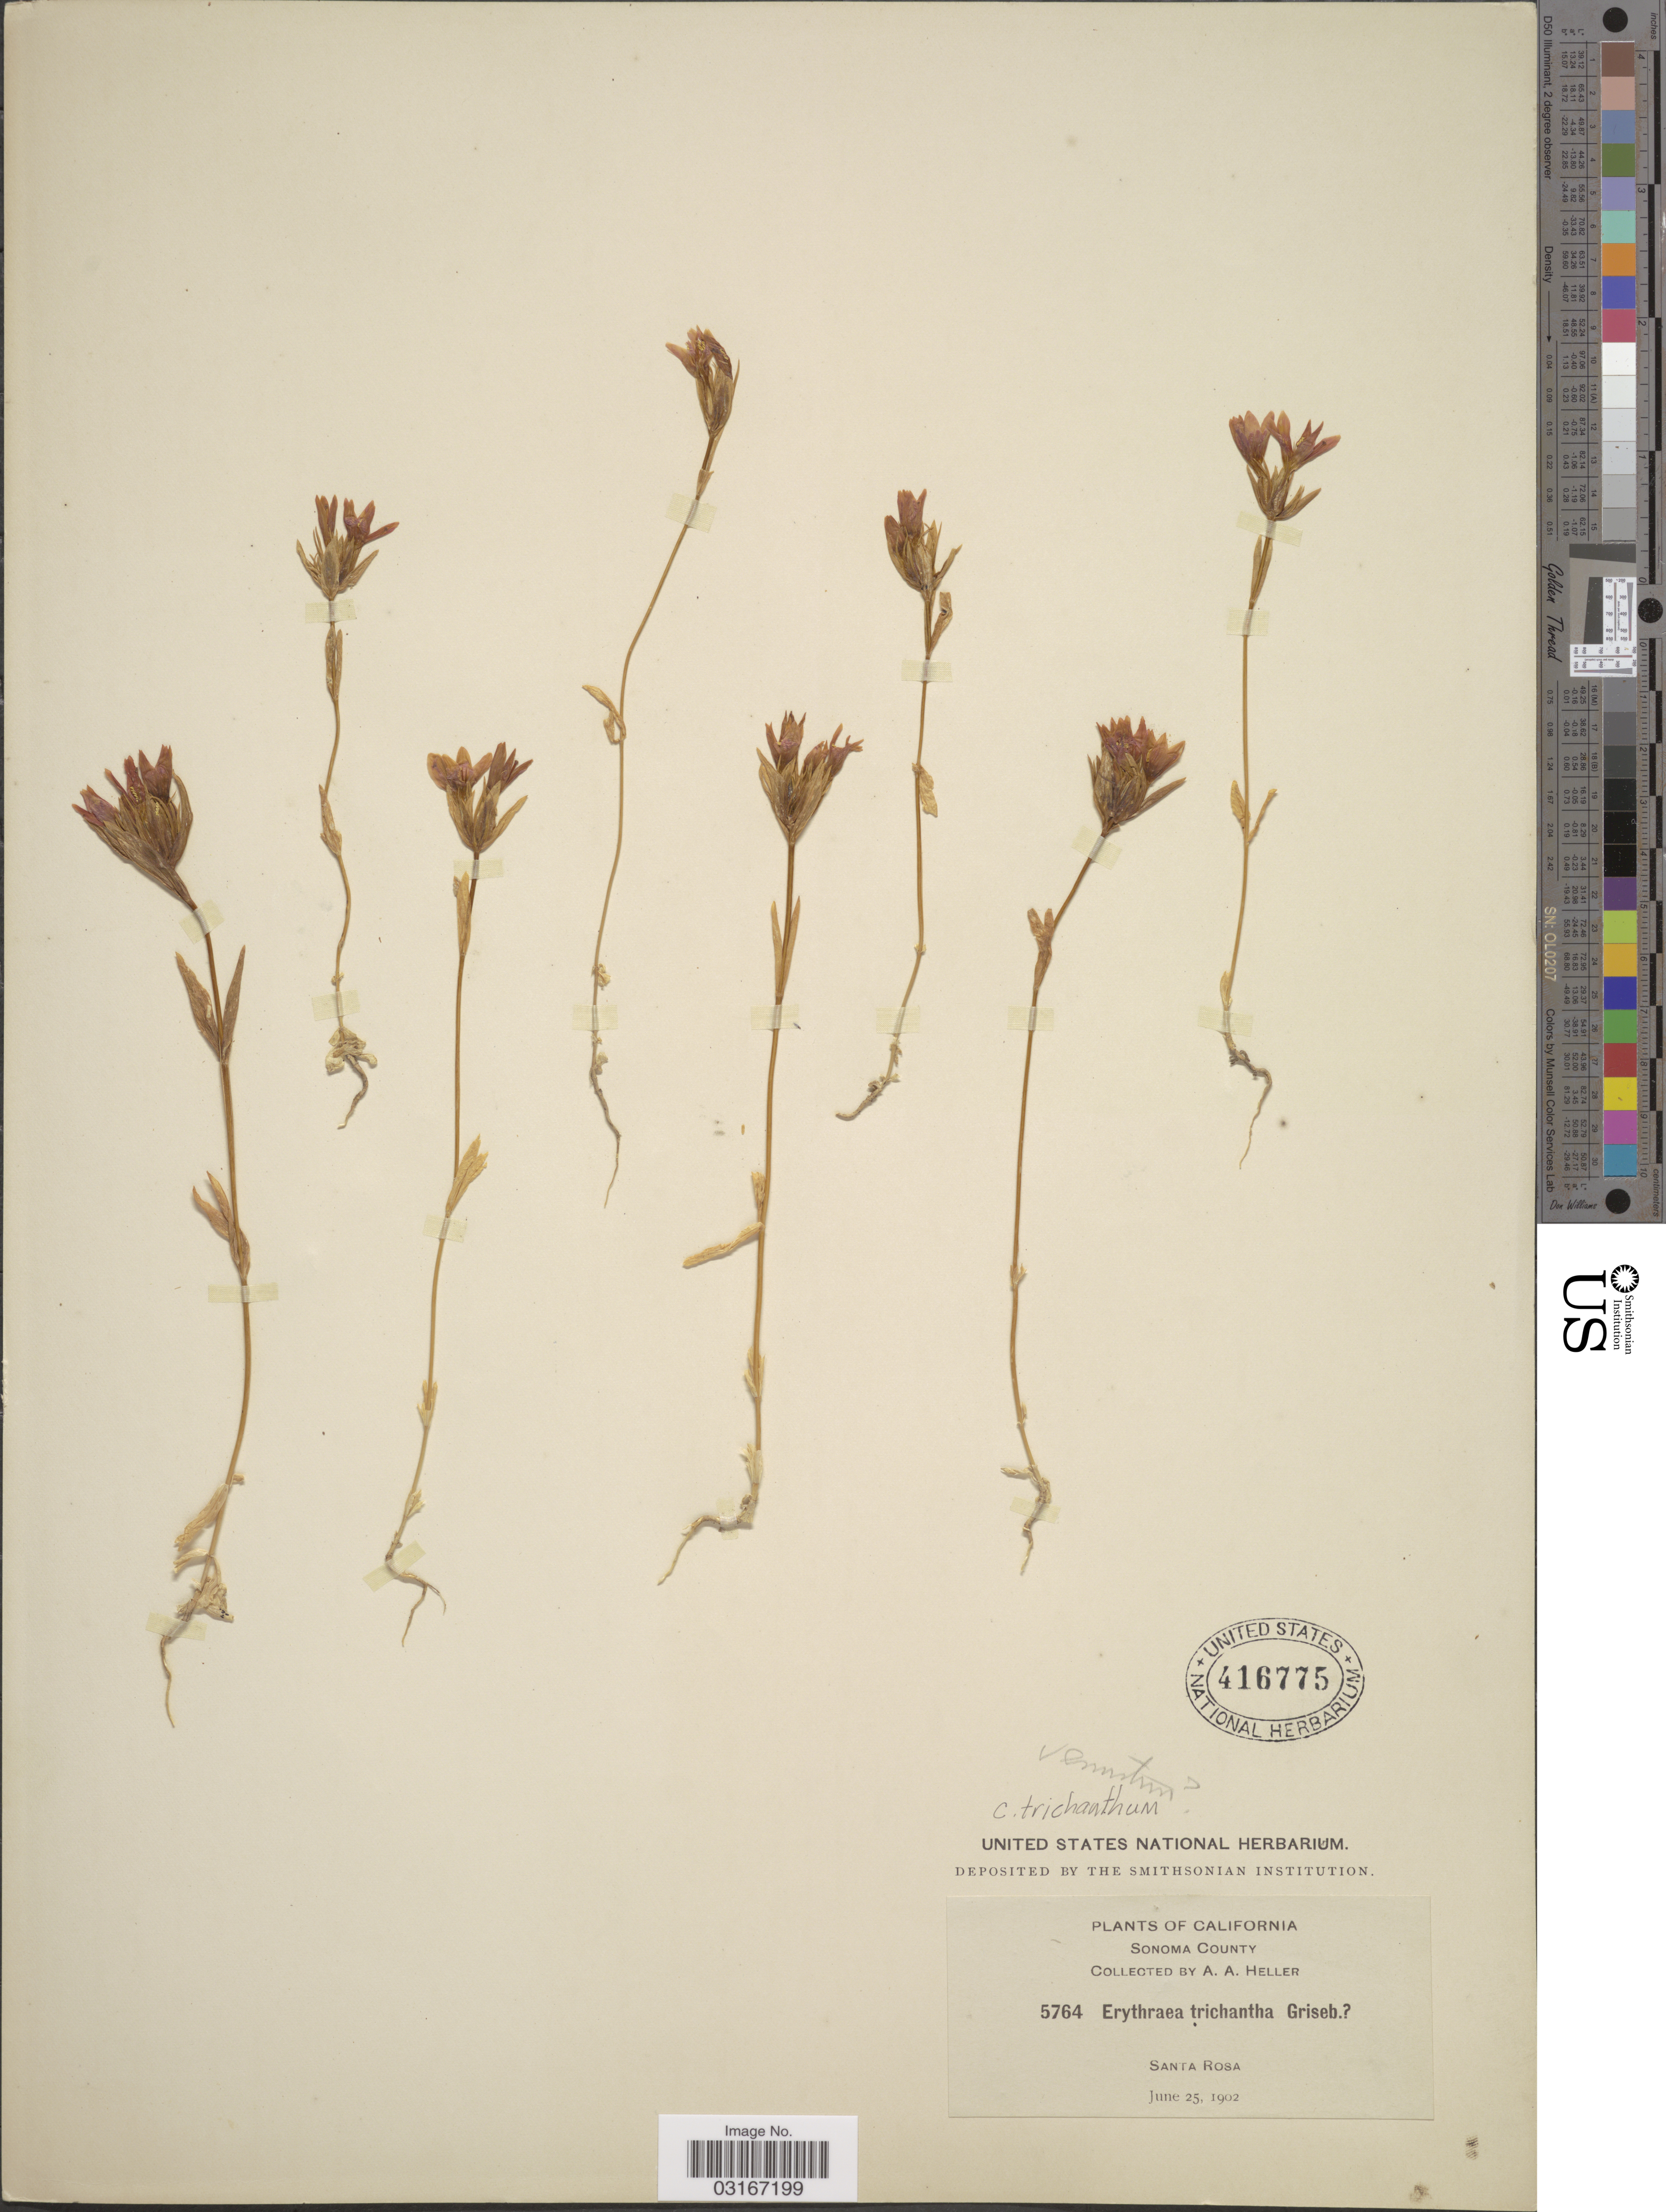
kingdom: Plantae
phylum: Tracheophyta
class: Magnoliopsida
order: Gentianales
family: Gentianaceae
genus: Centaurium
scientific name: Centaurium trichanthum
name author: (Griseb.) B.L. Rob.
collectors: A. A. Heller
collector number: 5764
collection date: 1902-06-25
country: United States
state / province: California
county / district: Sonoma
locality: Sonoma County. Santa Rosa.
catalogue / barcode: US 416775